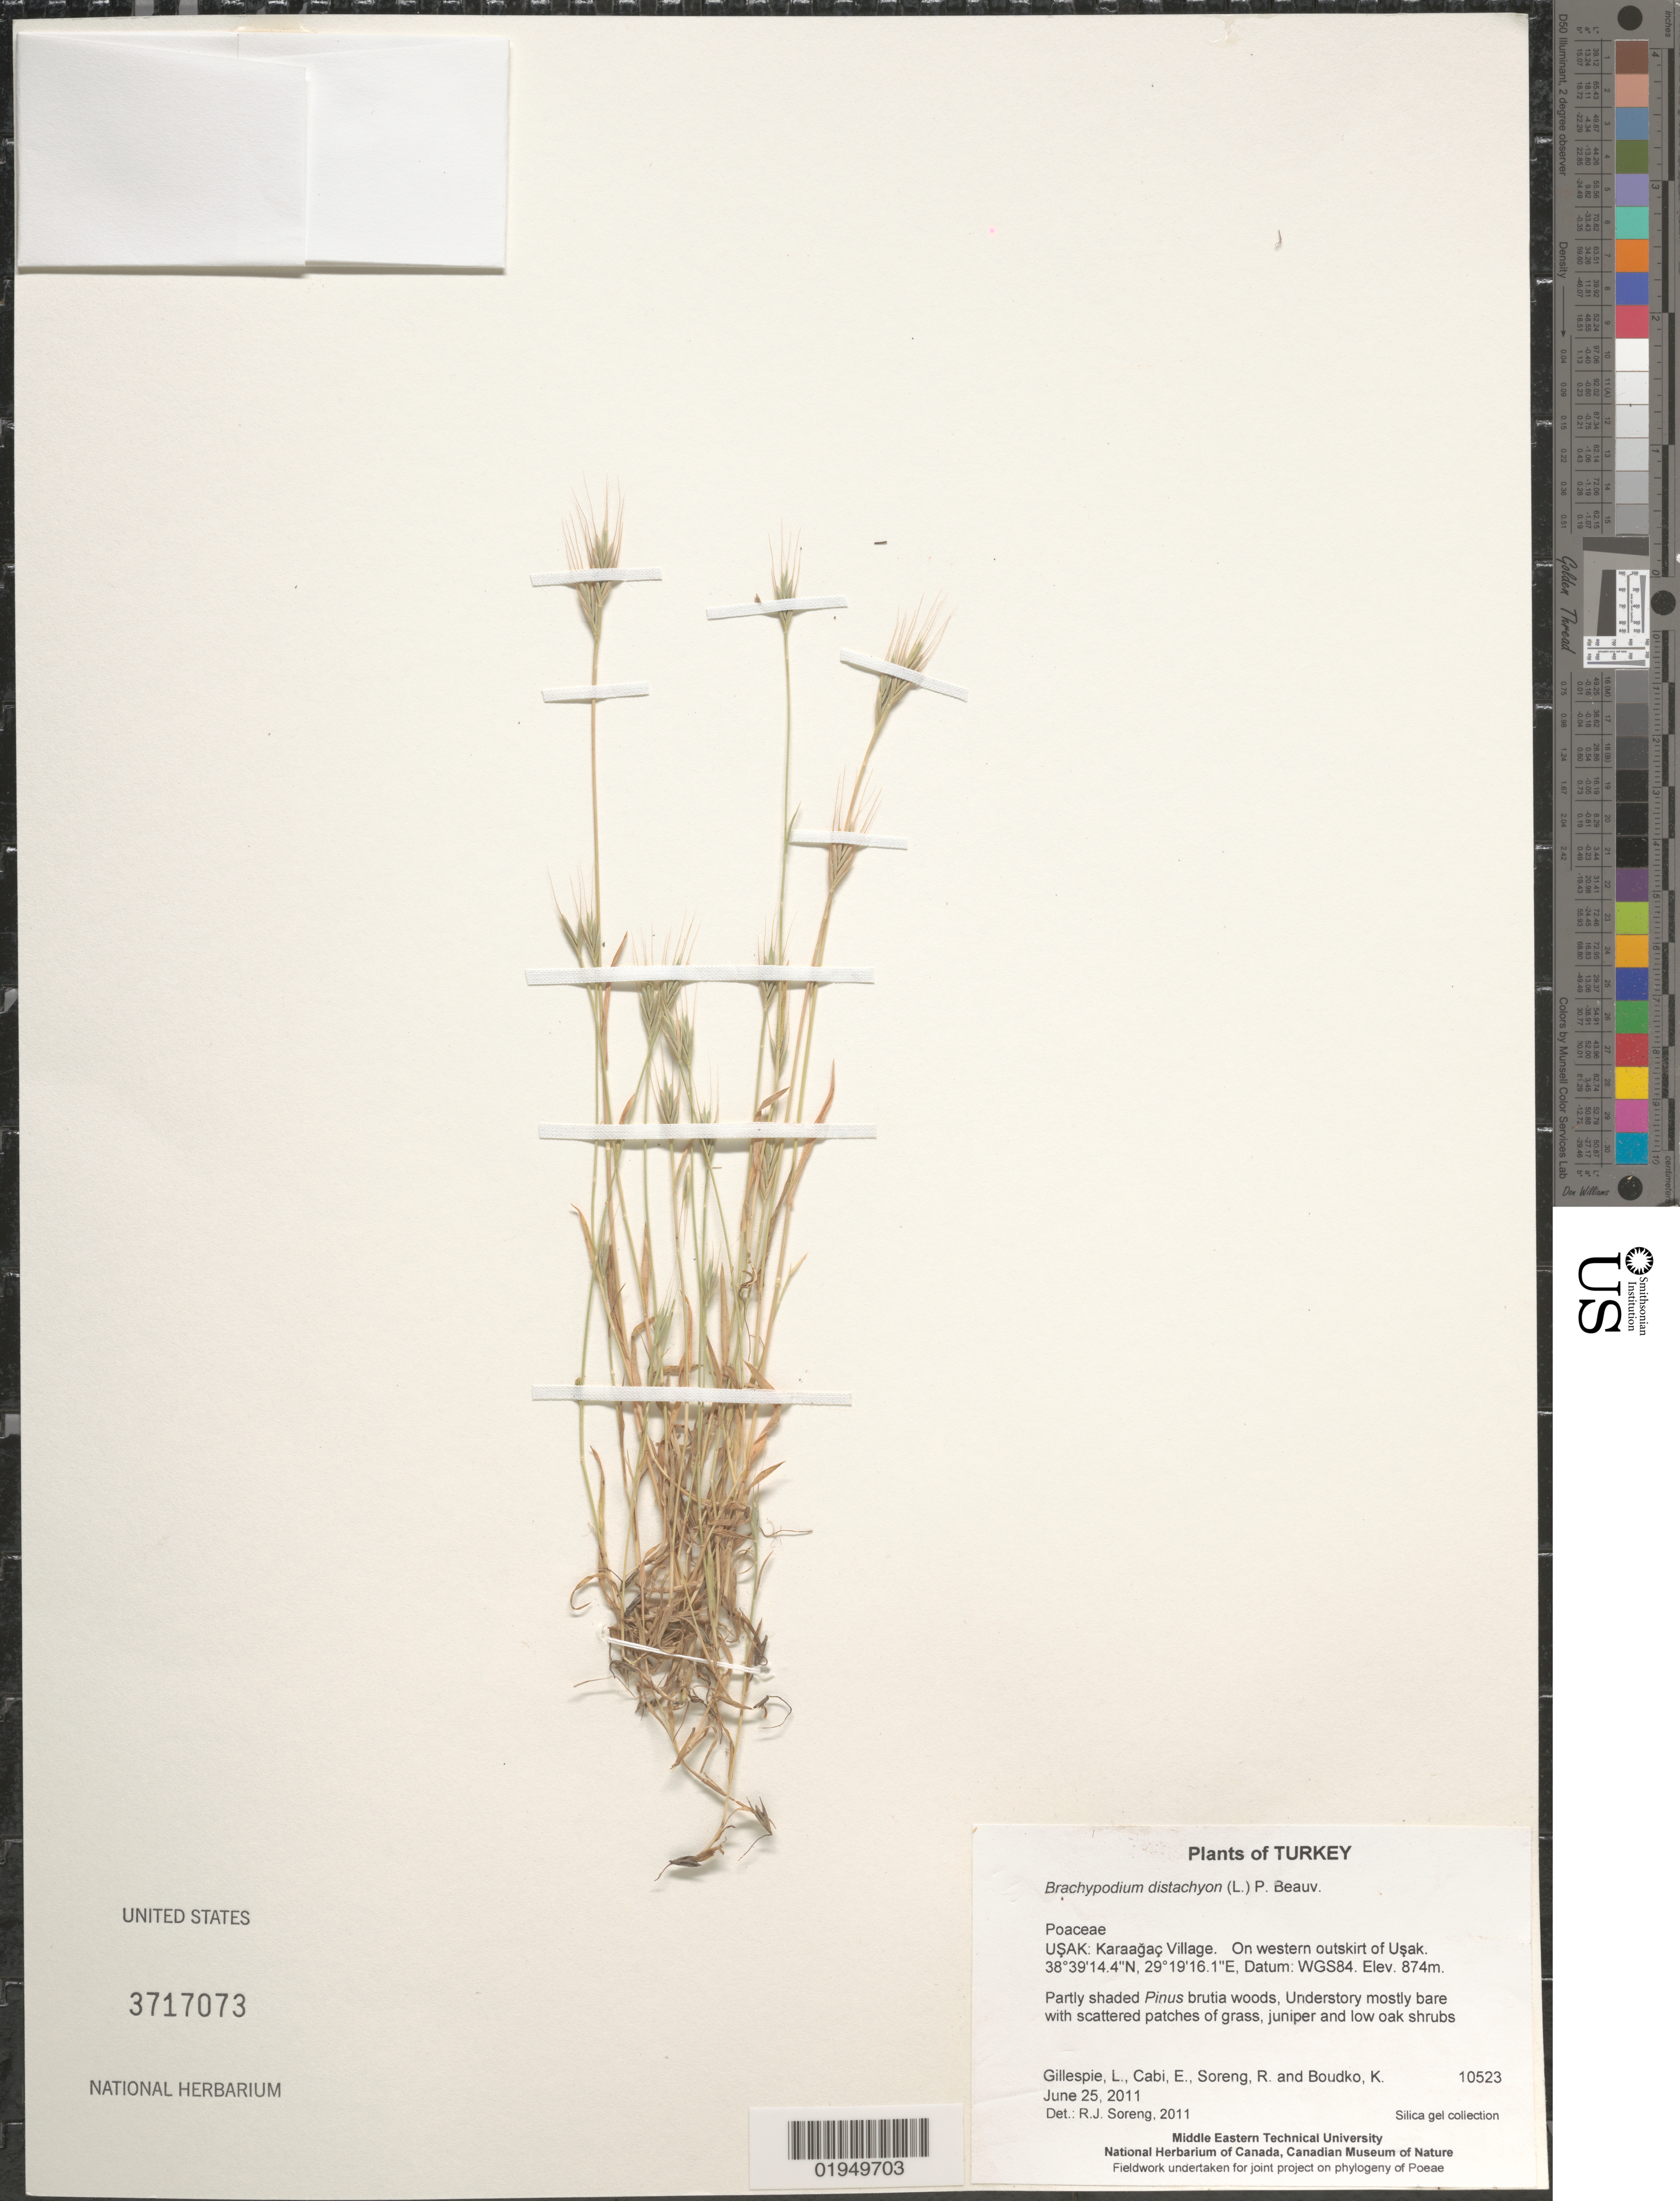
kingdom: Plantae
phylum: Tracheophyta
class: Liliopsida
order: Poales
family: Poaceae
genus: Brachypodium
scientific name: Brachypodium distachyon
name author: (L.) P. Beauv.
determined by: Soreng, Robert J., Research Associate (BOT), Smithsonian Institution - National Museum of Natural History (UNITED STATES)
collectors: L. J. Gillespie, E. Cabi, R. J. Soreng & K. Boudko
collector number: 10523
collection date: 2011-06-25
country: Turkey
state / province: Usak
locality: Karaagaç Village. On western outskirt of Usak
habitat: Partly shaded Pinus brutia woods, Understory mostly bare with scattered patches of grass, juniper and low oak shrubs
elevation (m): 874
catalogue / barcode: US 3717073